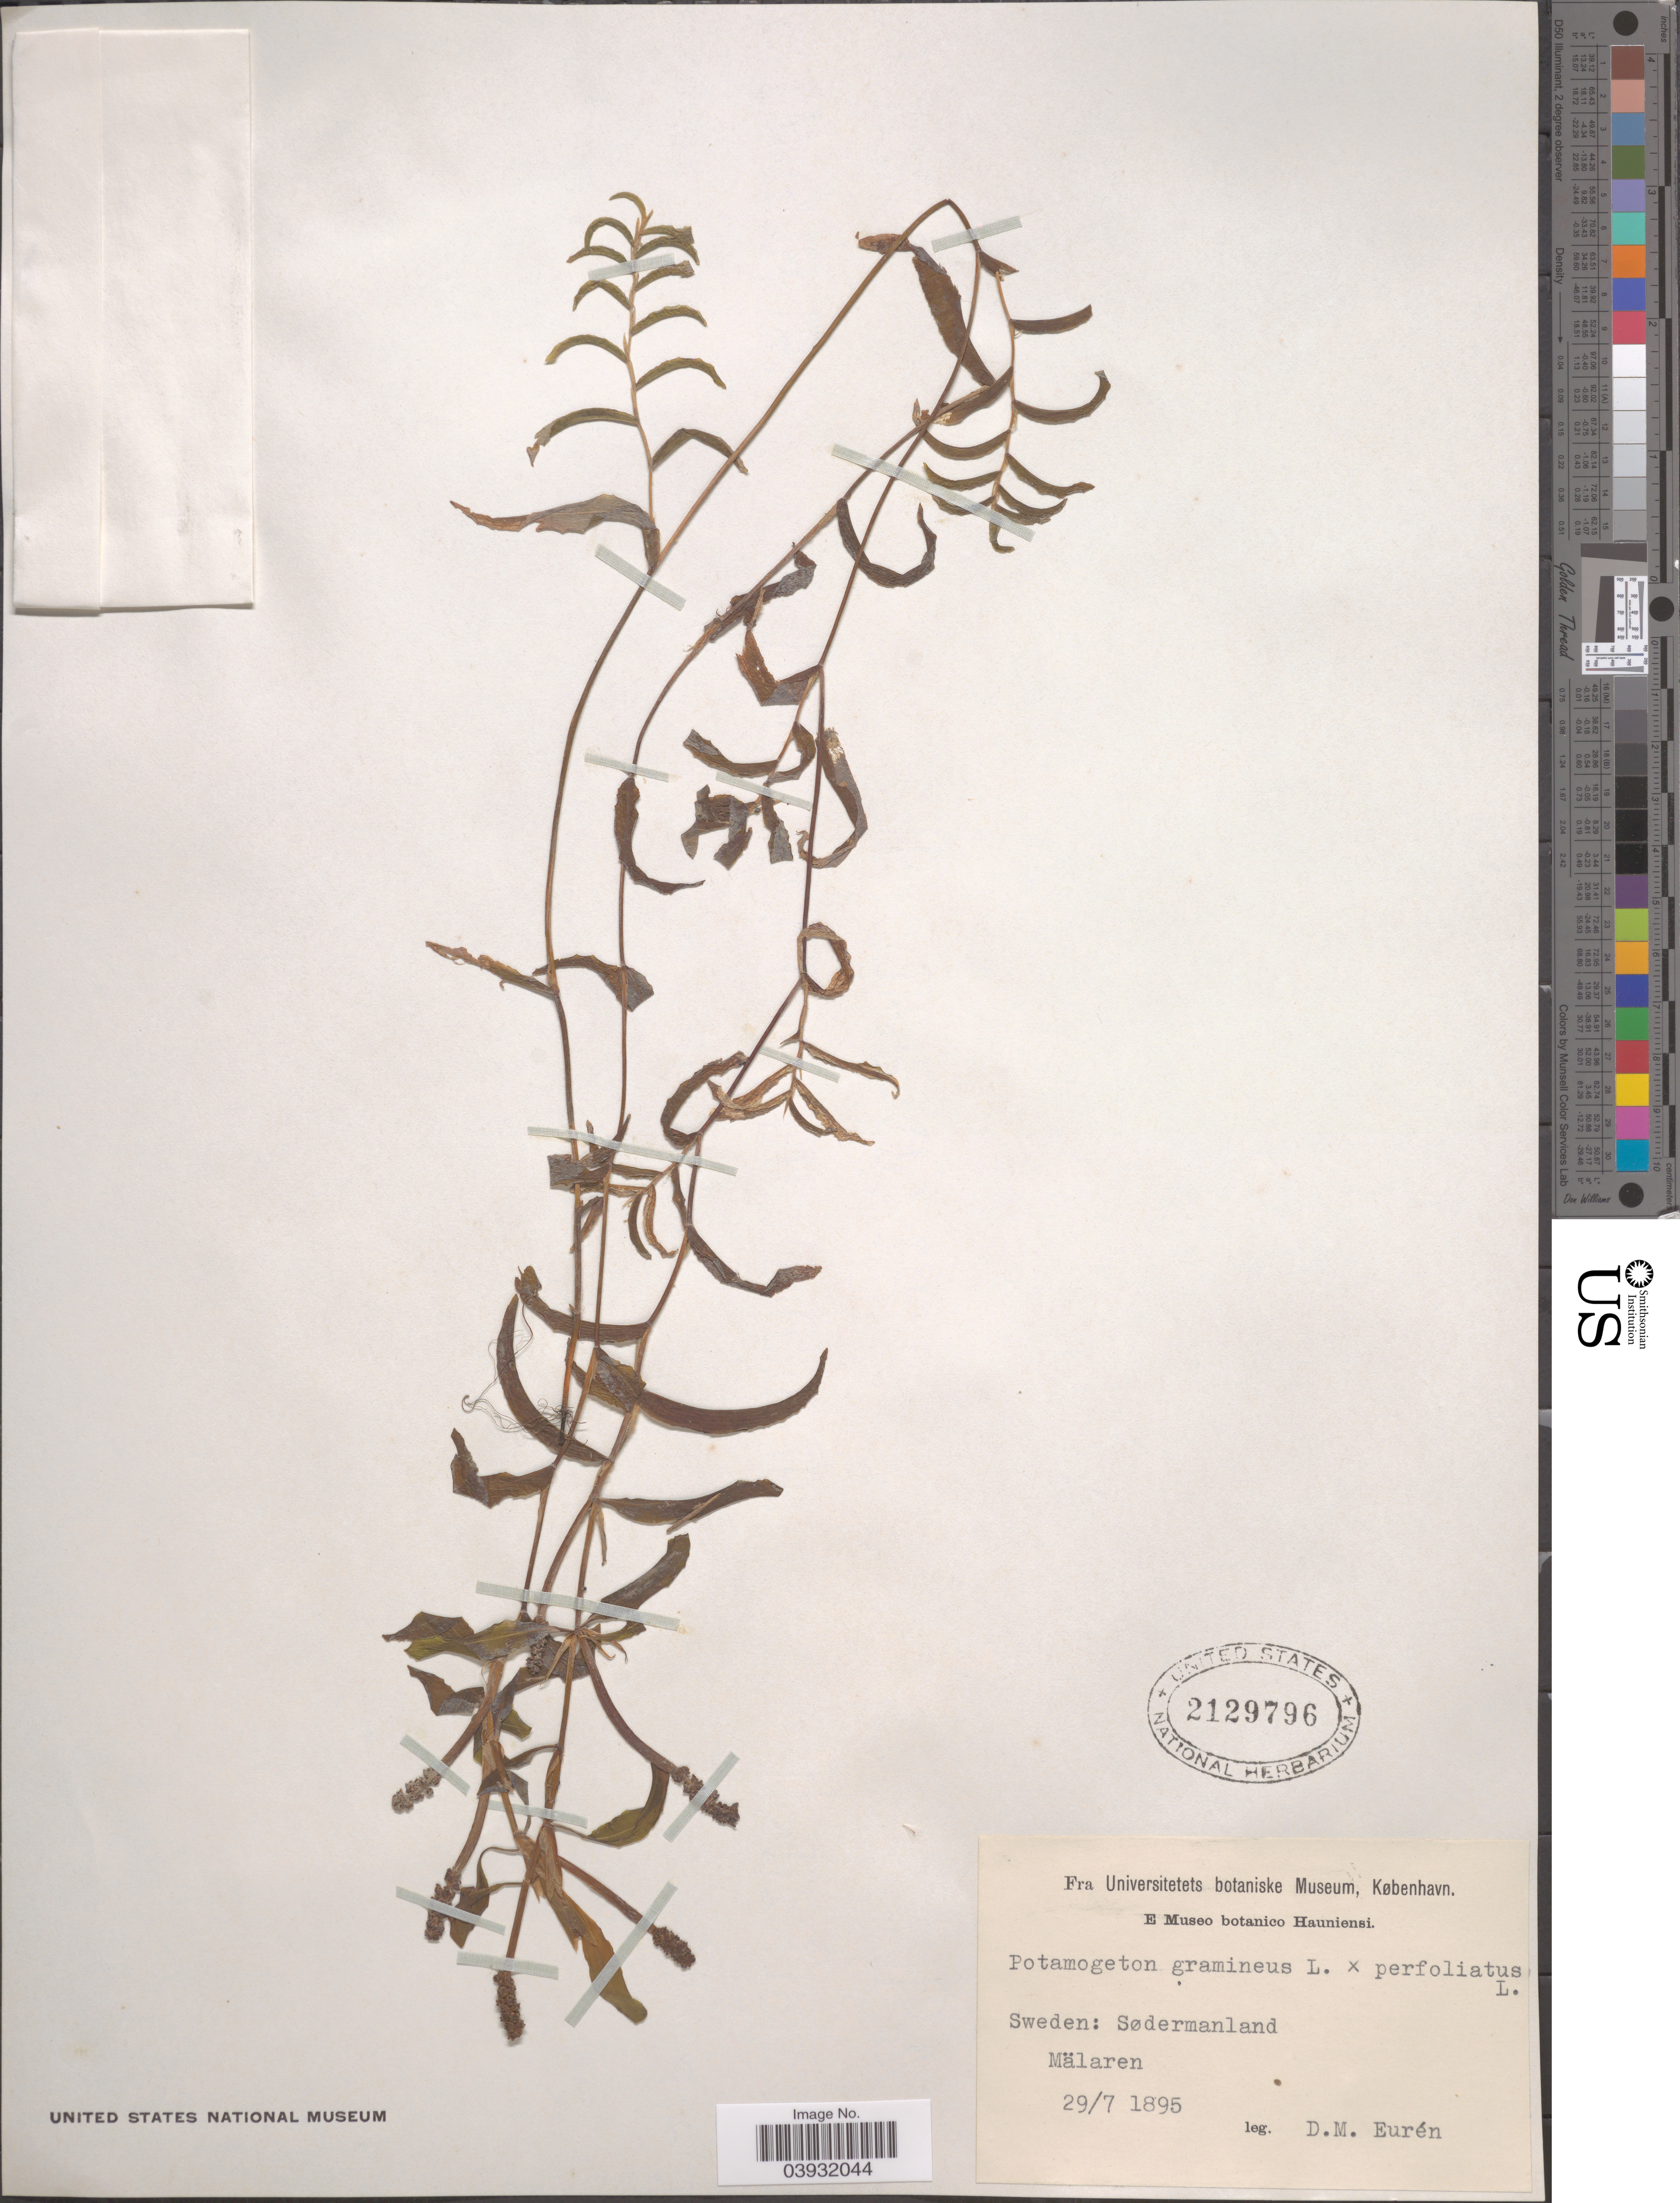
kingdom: Plantae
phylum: Tracheophyta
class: Liliopsida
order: Alismatales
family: Potamogetonaceae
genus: Potamogeton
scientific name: Potamogeton gramineus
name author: L.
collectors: D. Euren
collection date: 1895-07-29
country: Sweden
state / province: Sodermanland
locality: Sødermanland. Mälaren.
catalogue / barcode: US 2129796